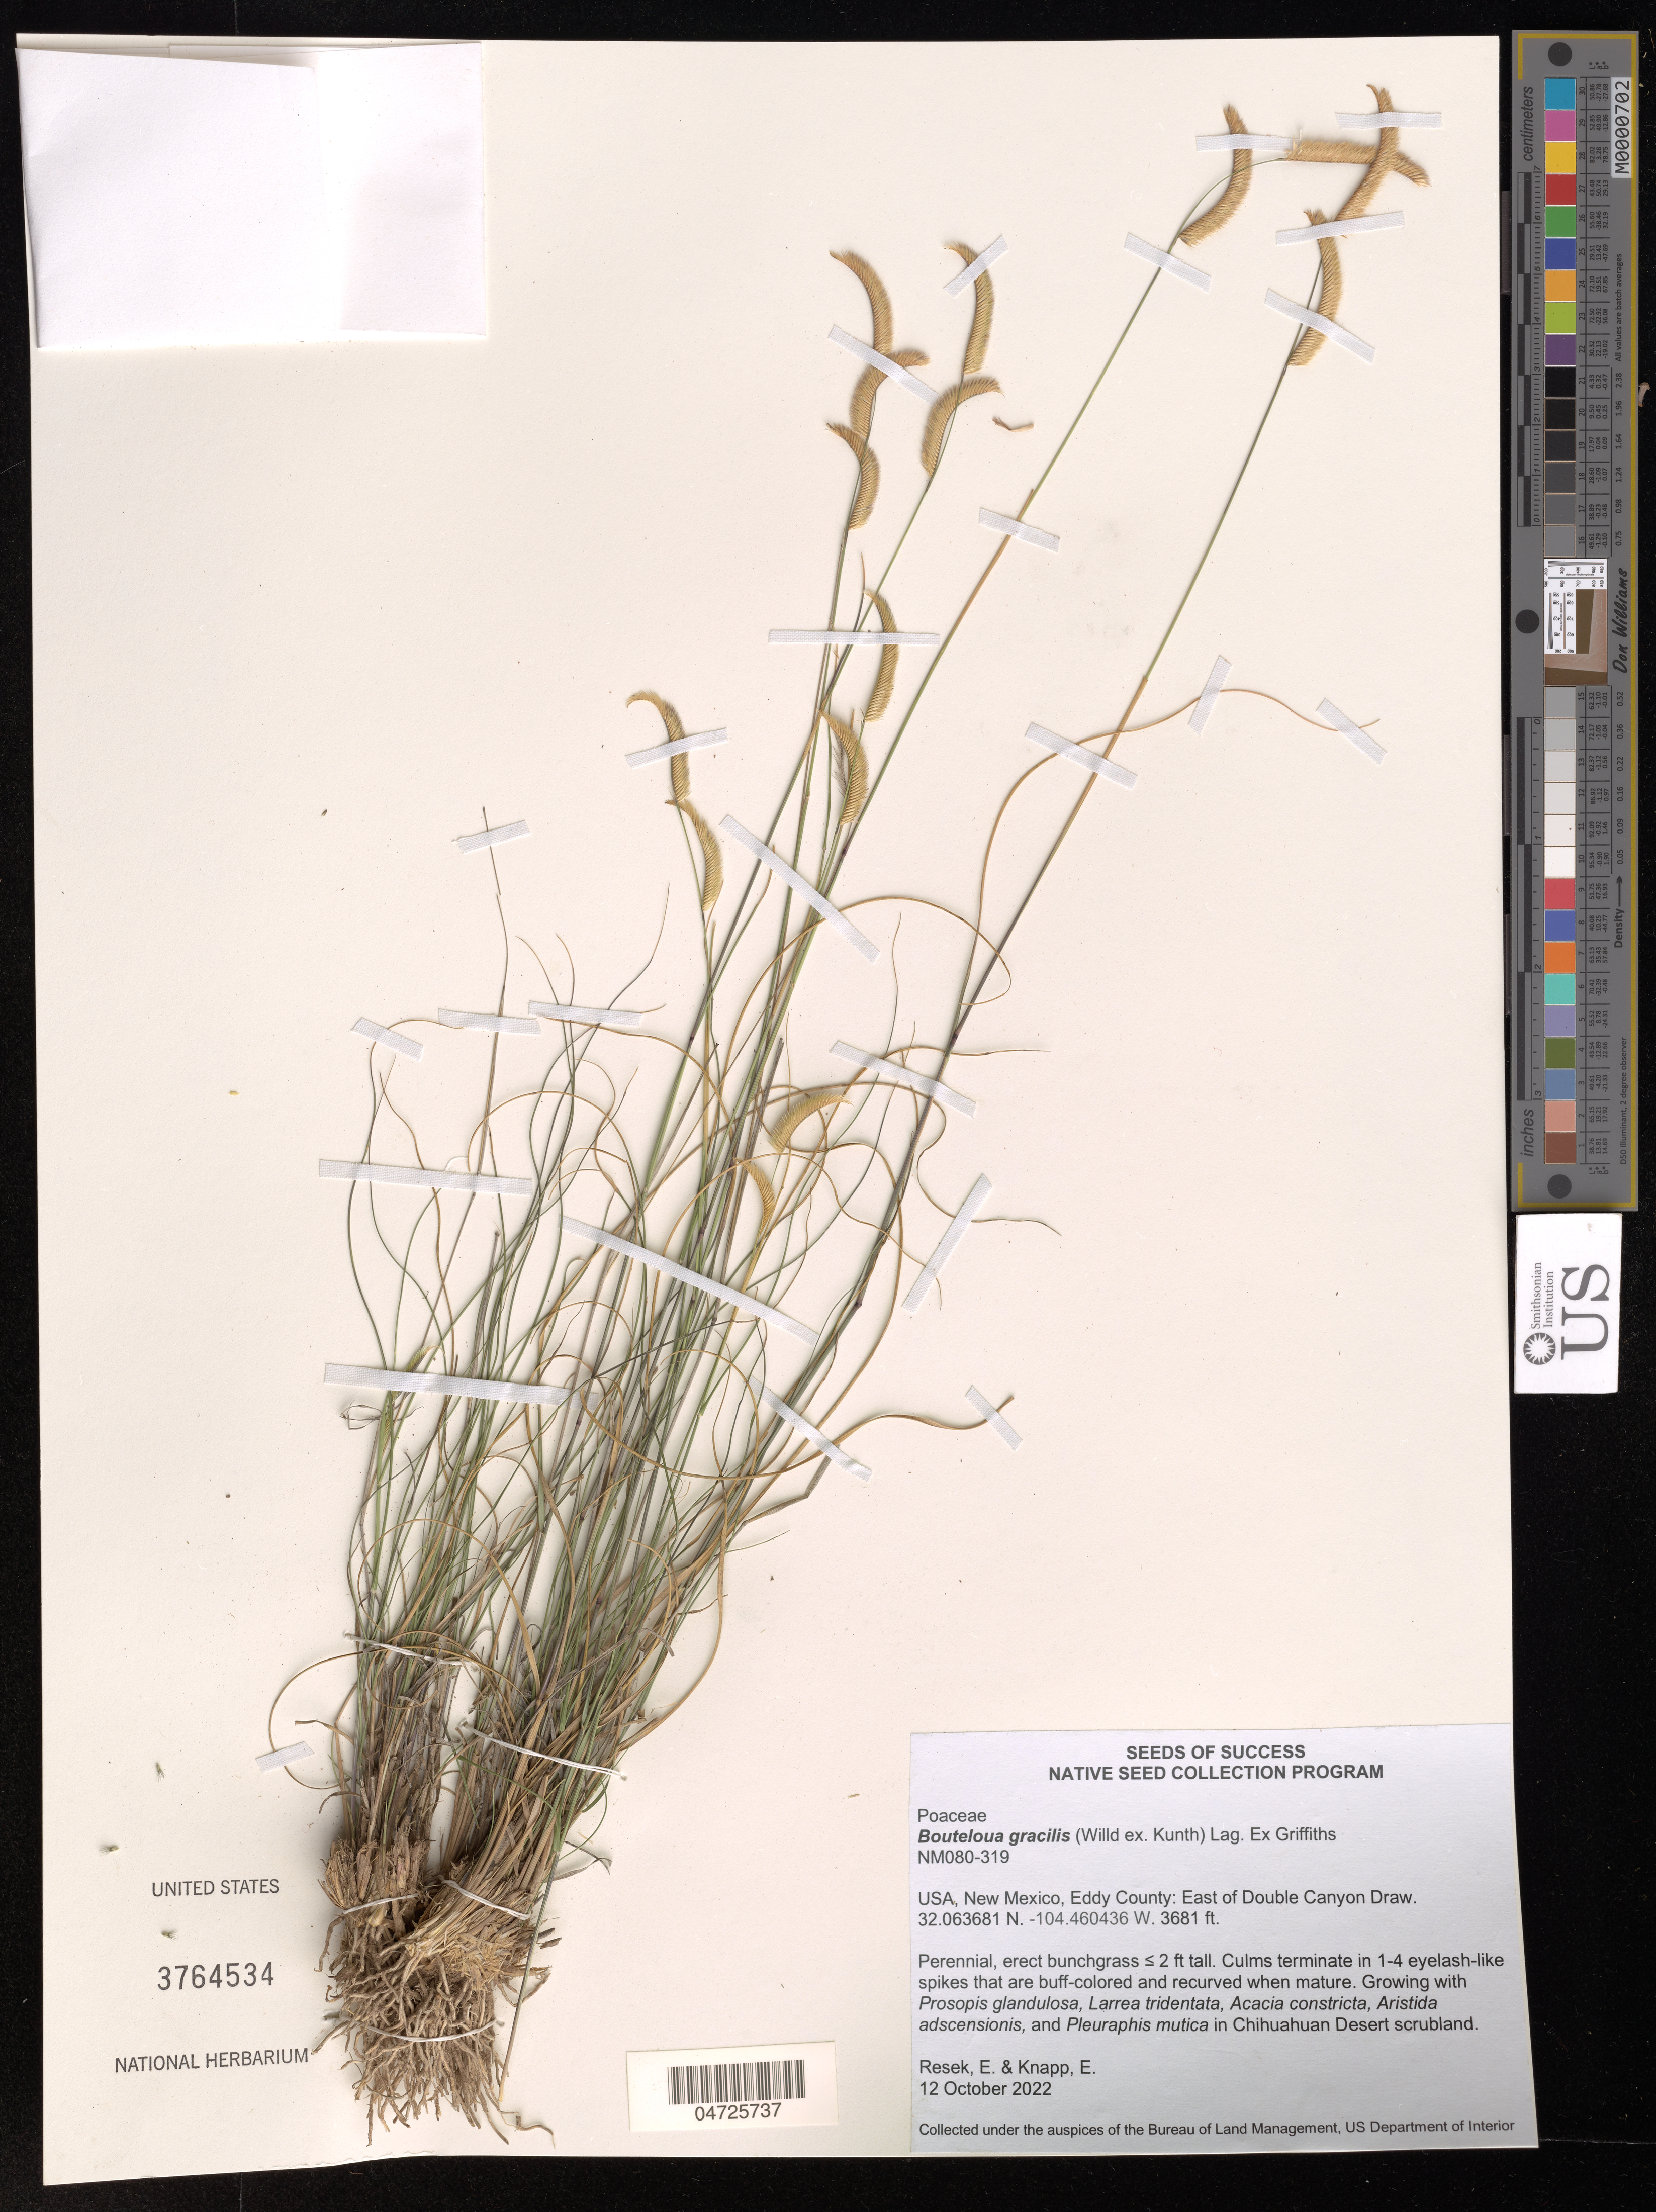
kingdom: Plantae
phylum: Tracheophyta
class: Liliopsida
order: Poales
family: Poaceae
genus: Bouteloua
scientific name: Bouteloua gracilis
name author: (Kunth) Lag. ex Griffiths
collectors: E. Resek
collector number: NM080-319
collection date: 2022-10-12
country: United States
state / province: New Mexico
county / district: Eddy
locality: Eddy County: East of Double Canyon Draw.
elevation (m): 1122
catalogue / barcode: US 3764534